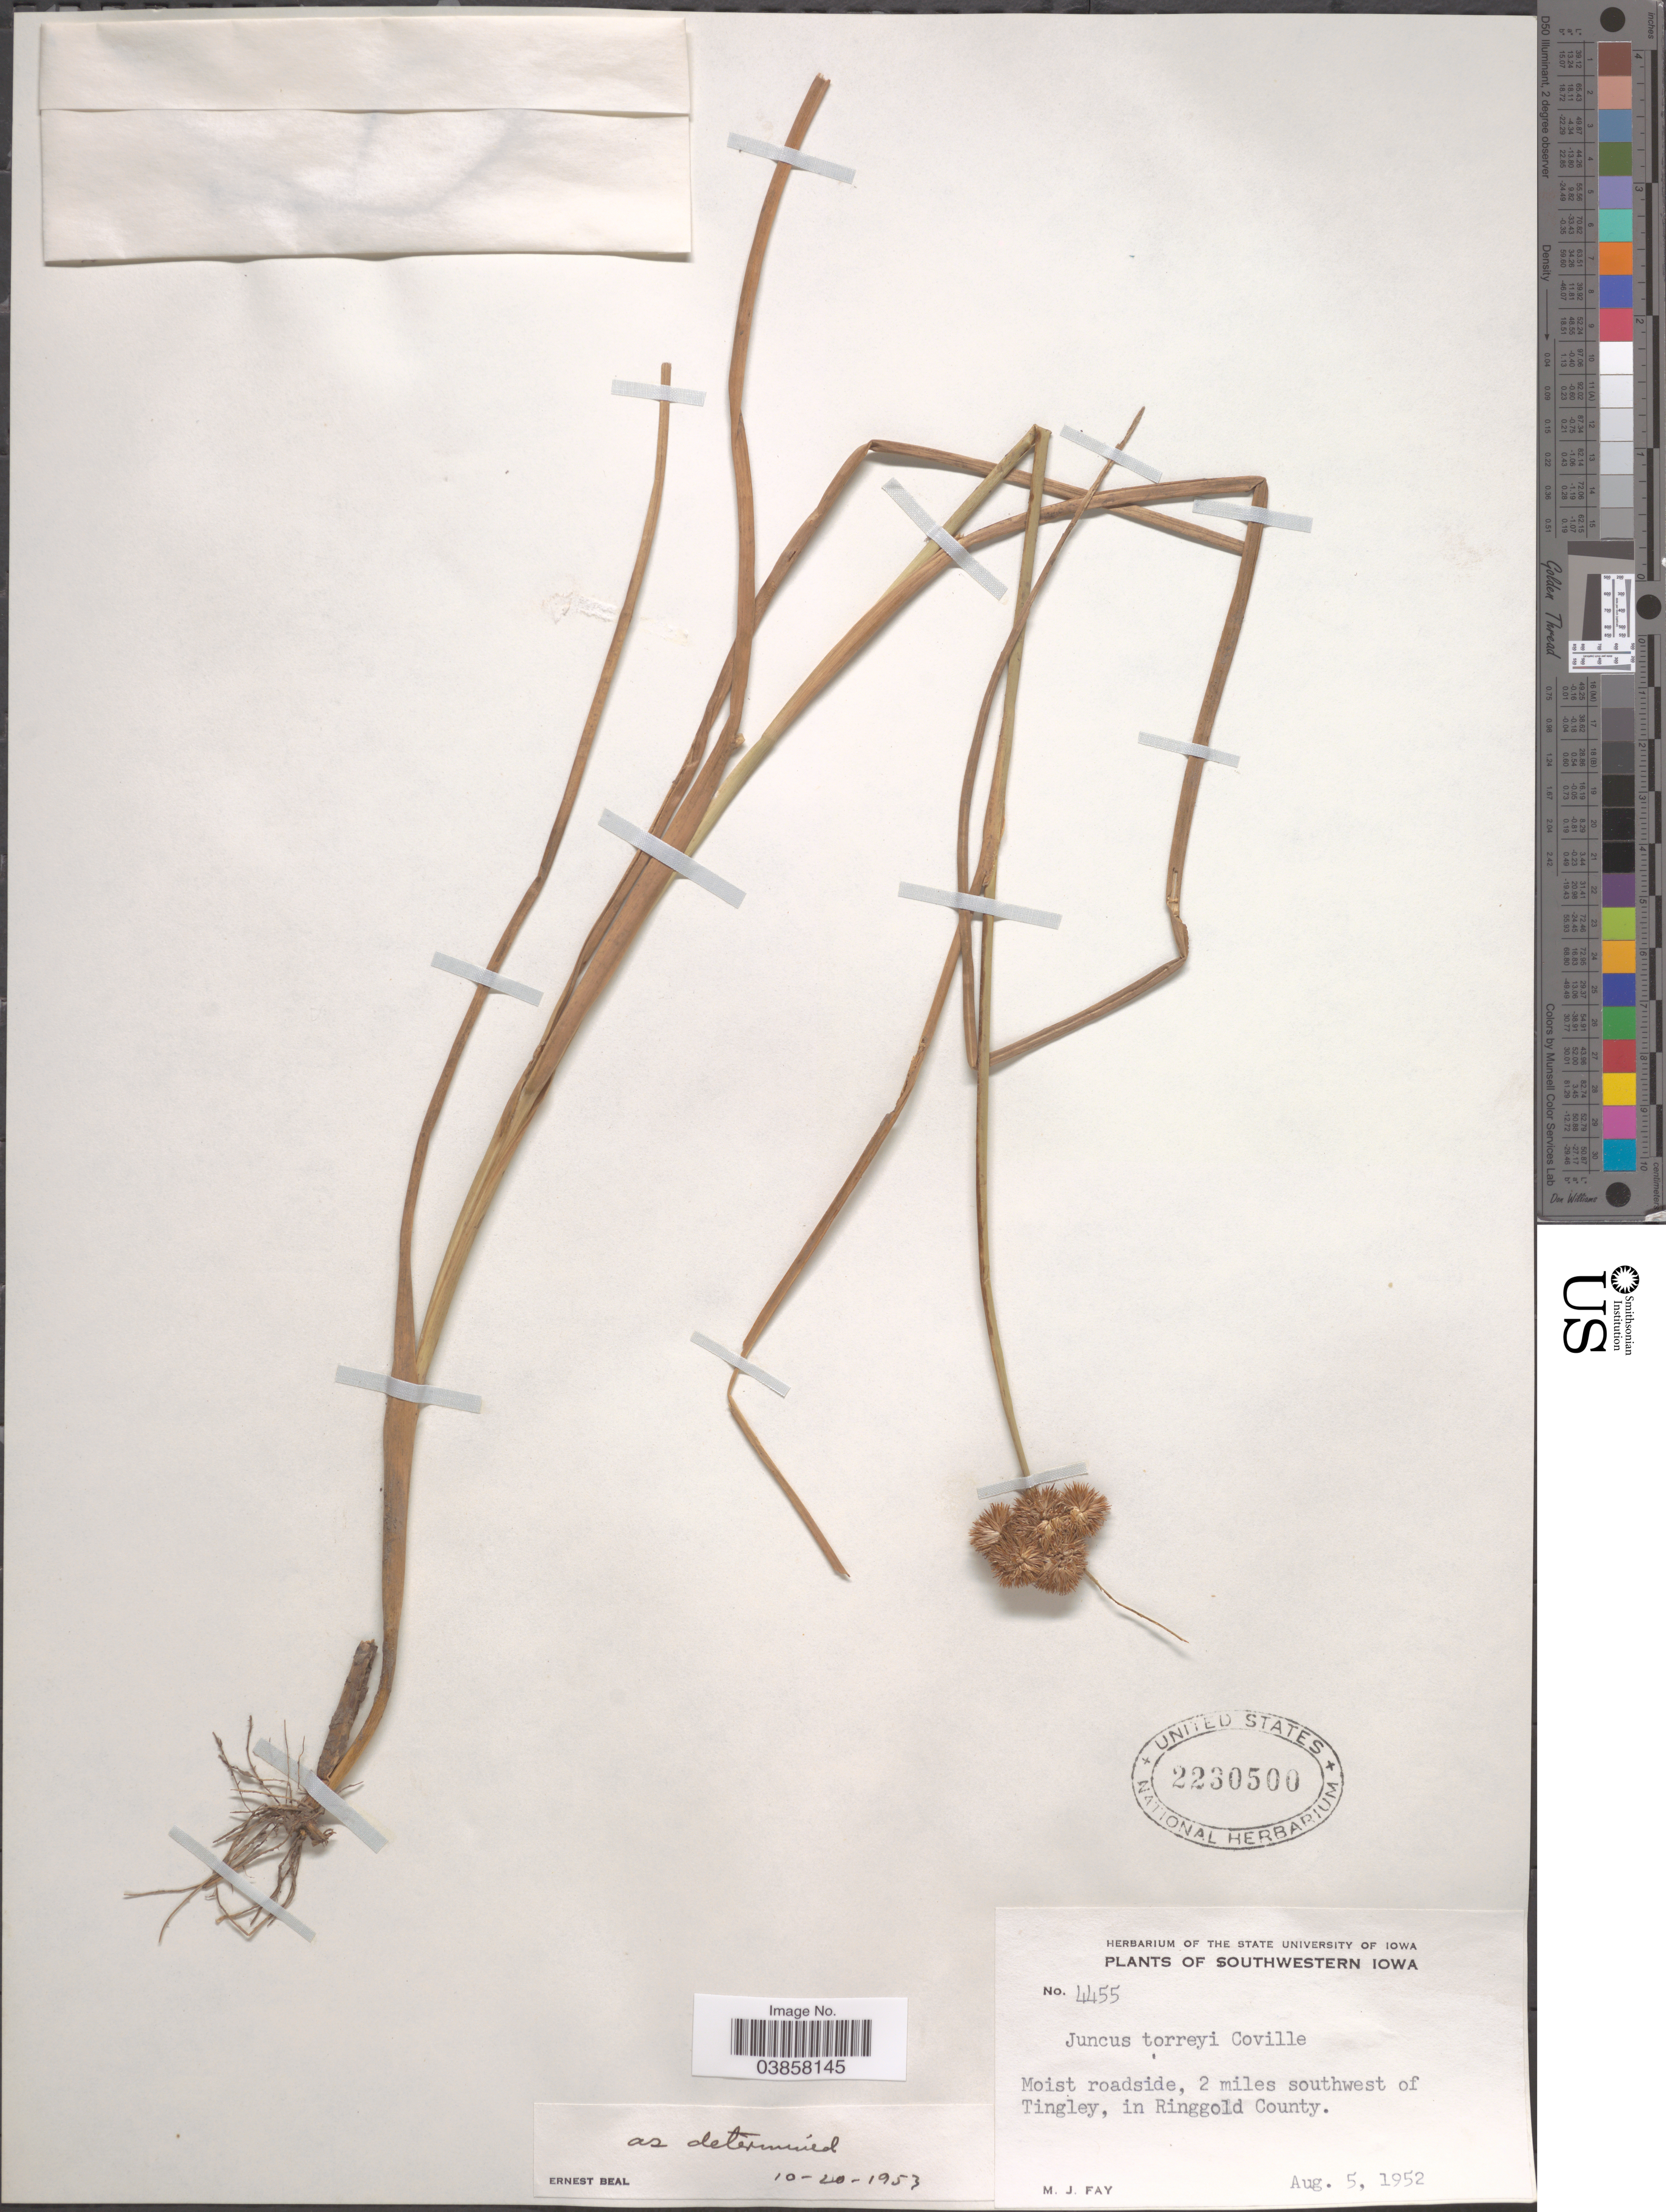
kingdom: Plantae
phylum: Tracheophyta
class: Liliopsida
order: Poales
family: Juncaceae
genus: Juncus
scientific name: Juncus torreyi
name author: Coville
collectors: M. Fay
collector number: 4455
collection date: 1952-08-05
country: United States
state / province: Iowa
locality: Southwestern Iowa. Moist roadside, 2 miles southwest of Tingley, in Ringgold County.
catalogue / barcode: US 2230500